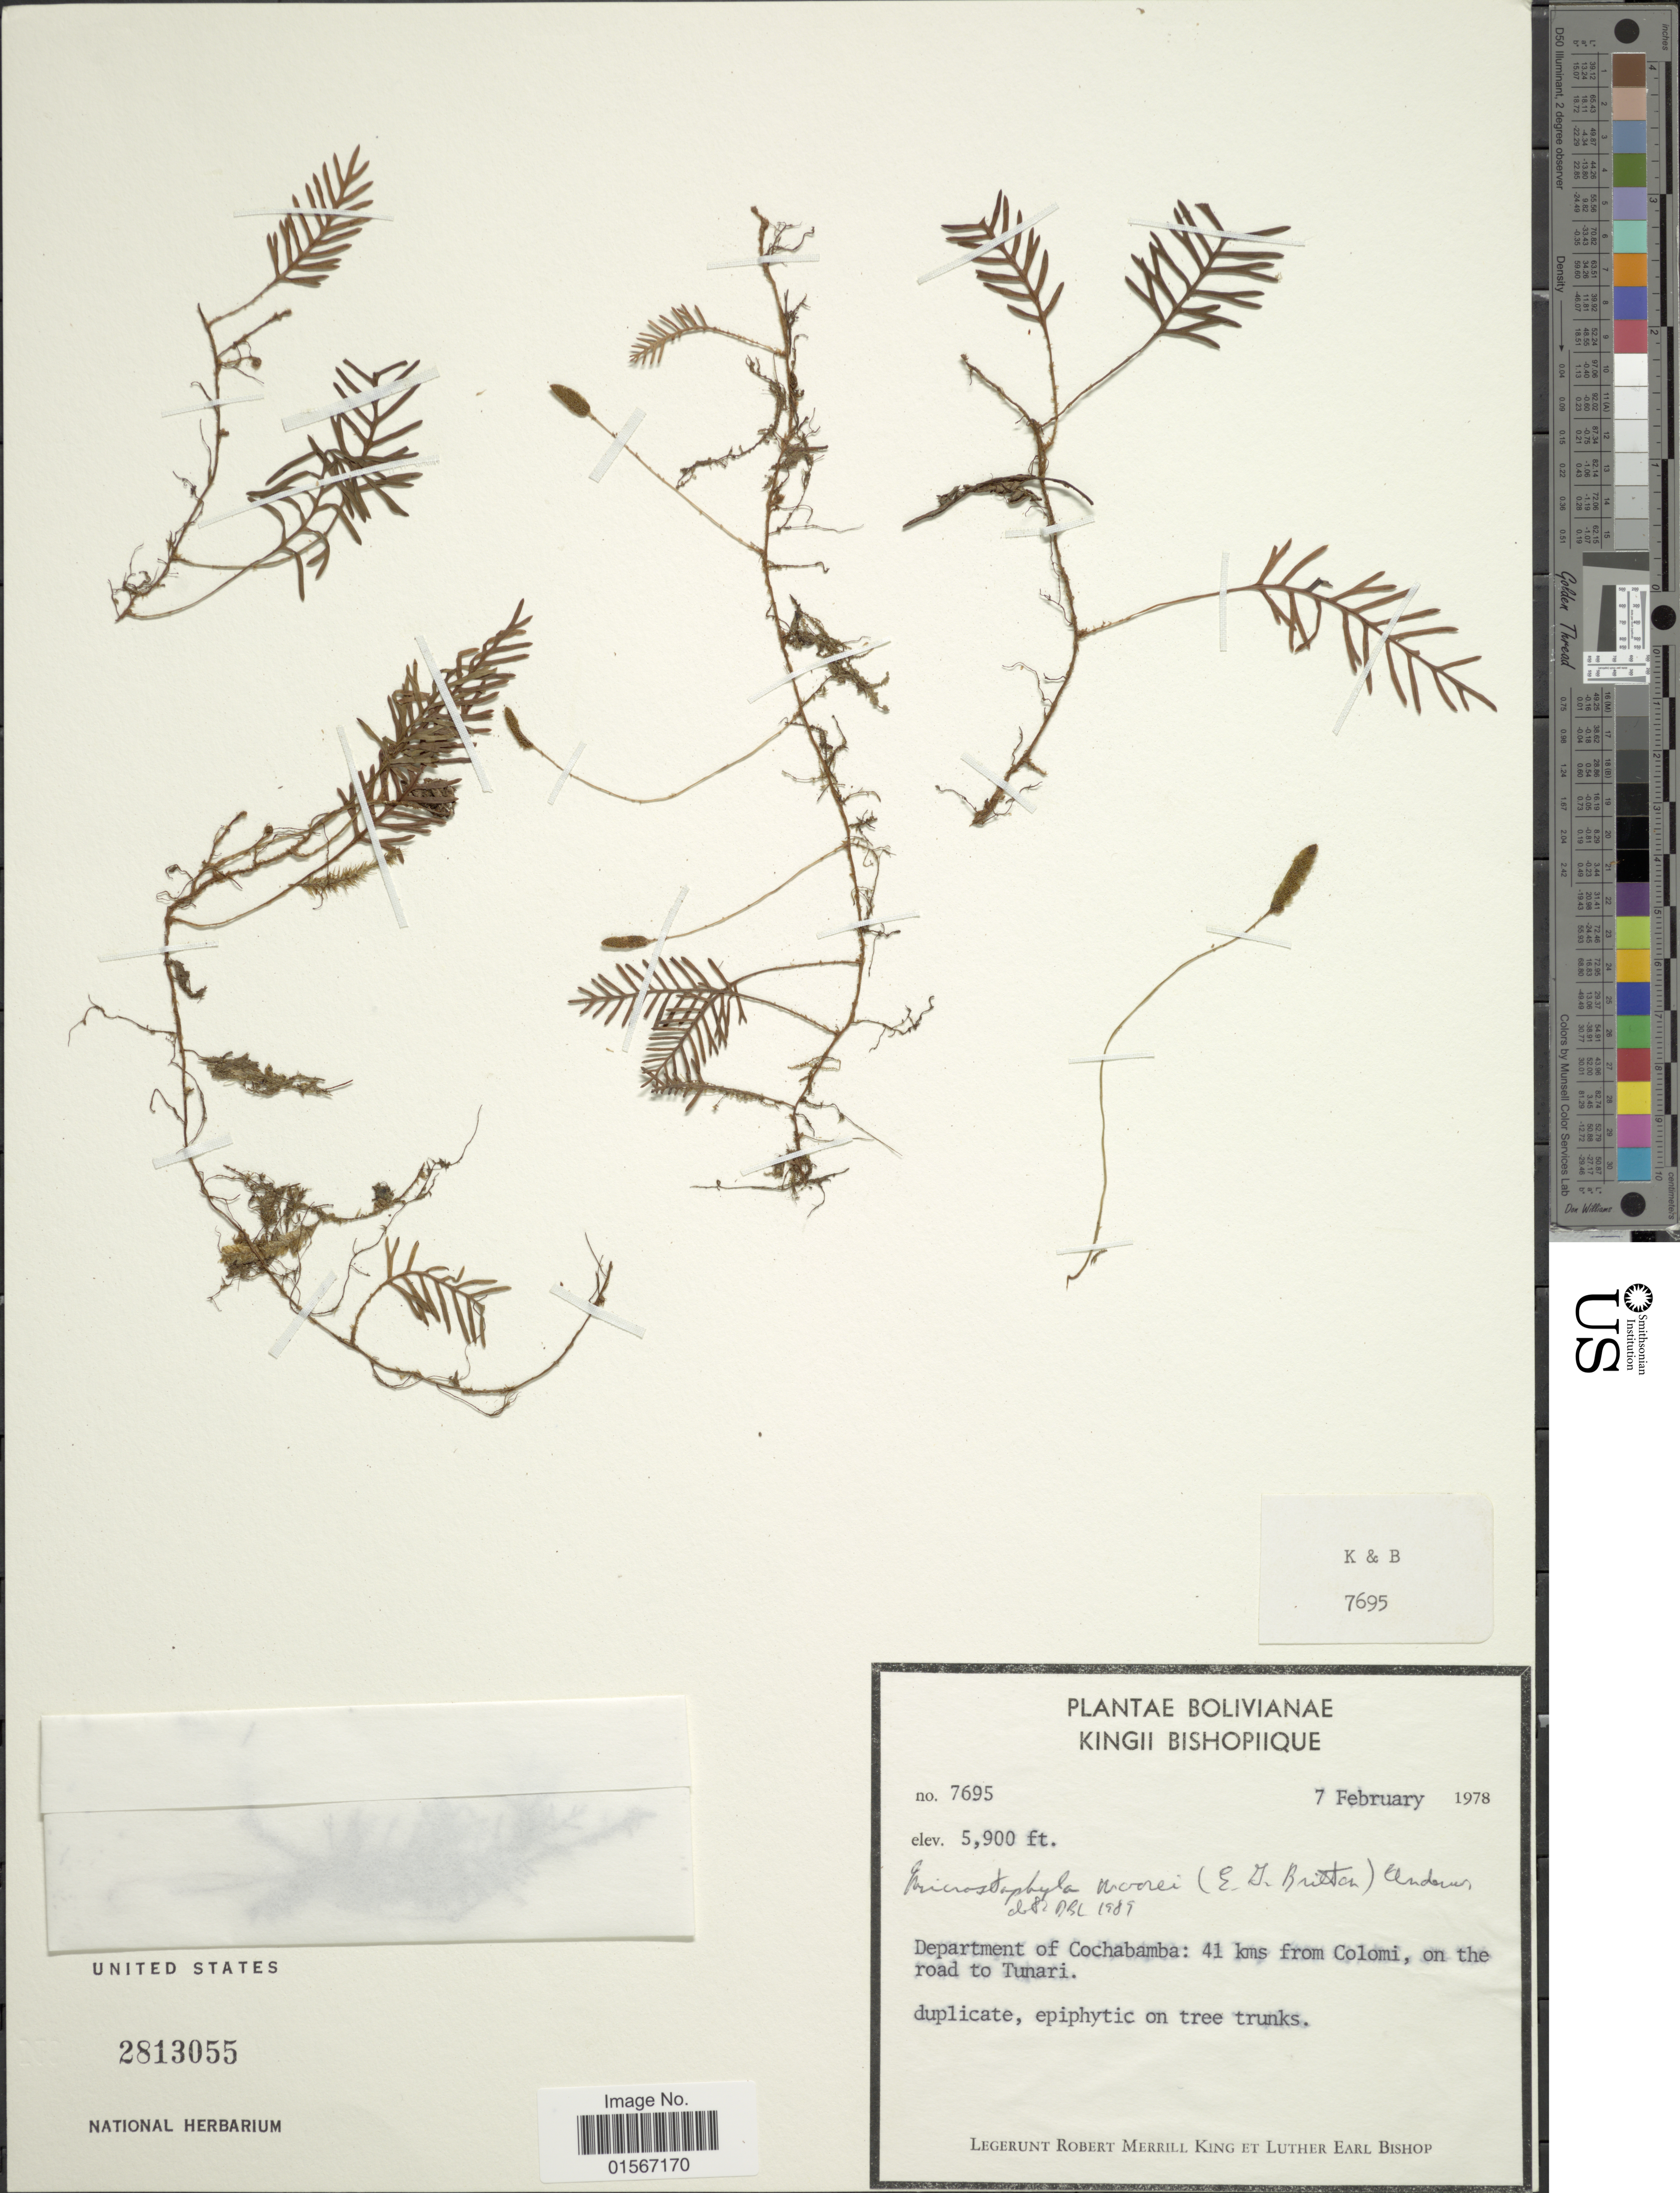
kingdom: Plantae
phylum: Tracheophyta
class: Polypodiopsida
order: Polypodiales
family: Dryopteridaceae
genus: Elaphoglossum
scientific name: Elaphoglossum moorei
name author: (E. Britton) Christ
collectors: L. R. M. King & L. E. Bishop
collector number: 7695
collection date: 1978-02-07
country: Bolivia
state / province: Cochabamba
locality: Bolivinae, Department of Cochabamba: 41 kms from Colomi, on the road to Tunari.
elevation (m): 1798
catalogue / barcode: US 2813055